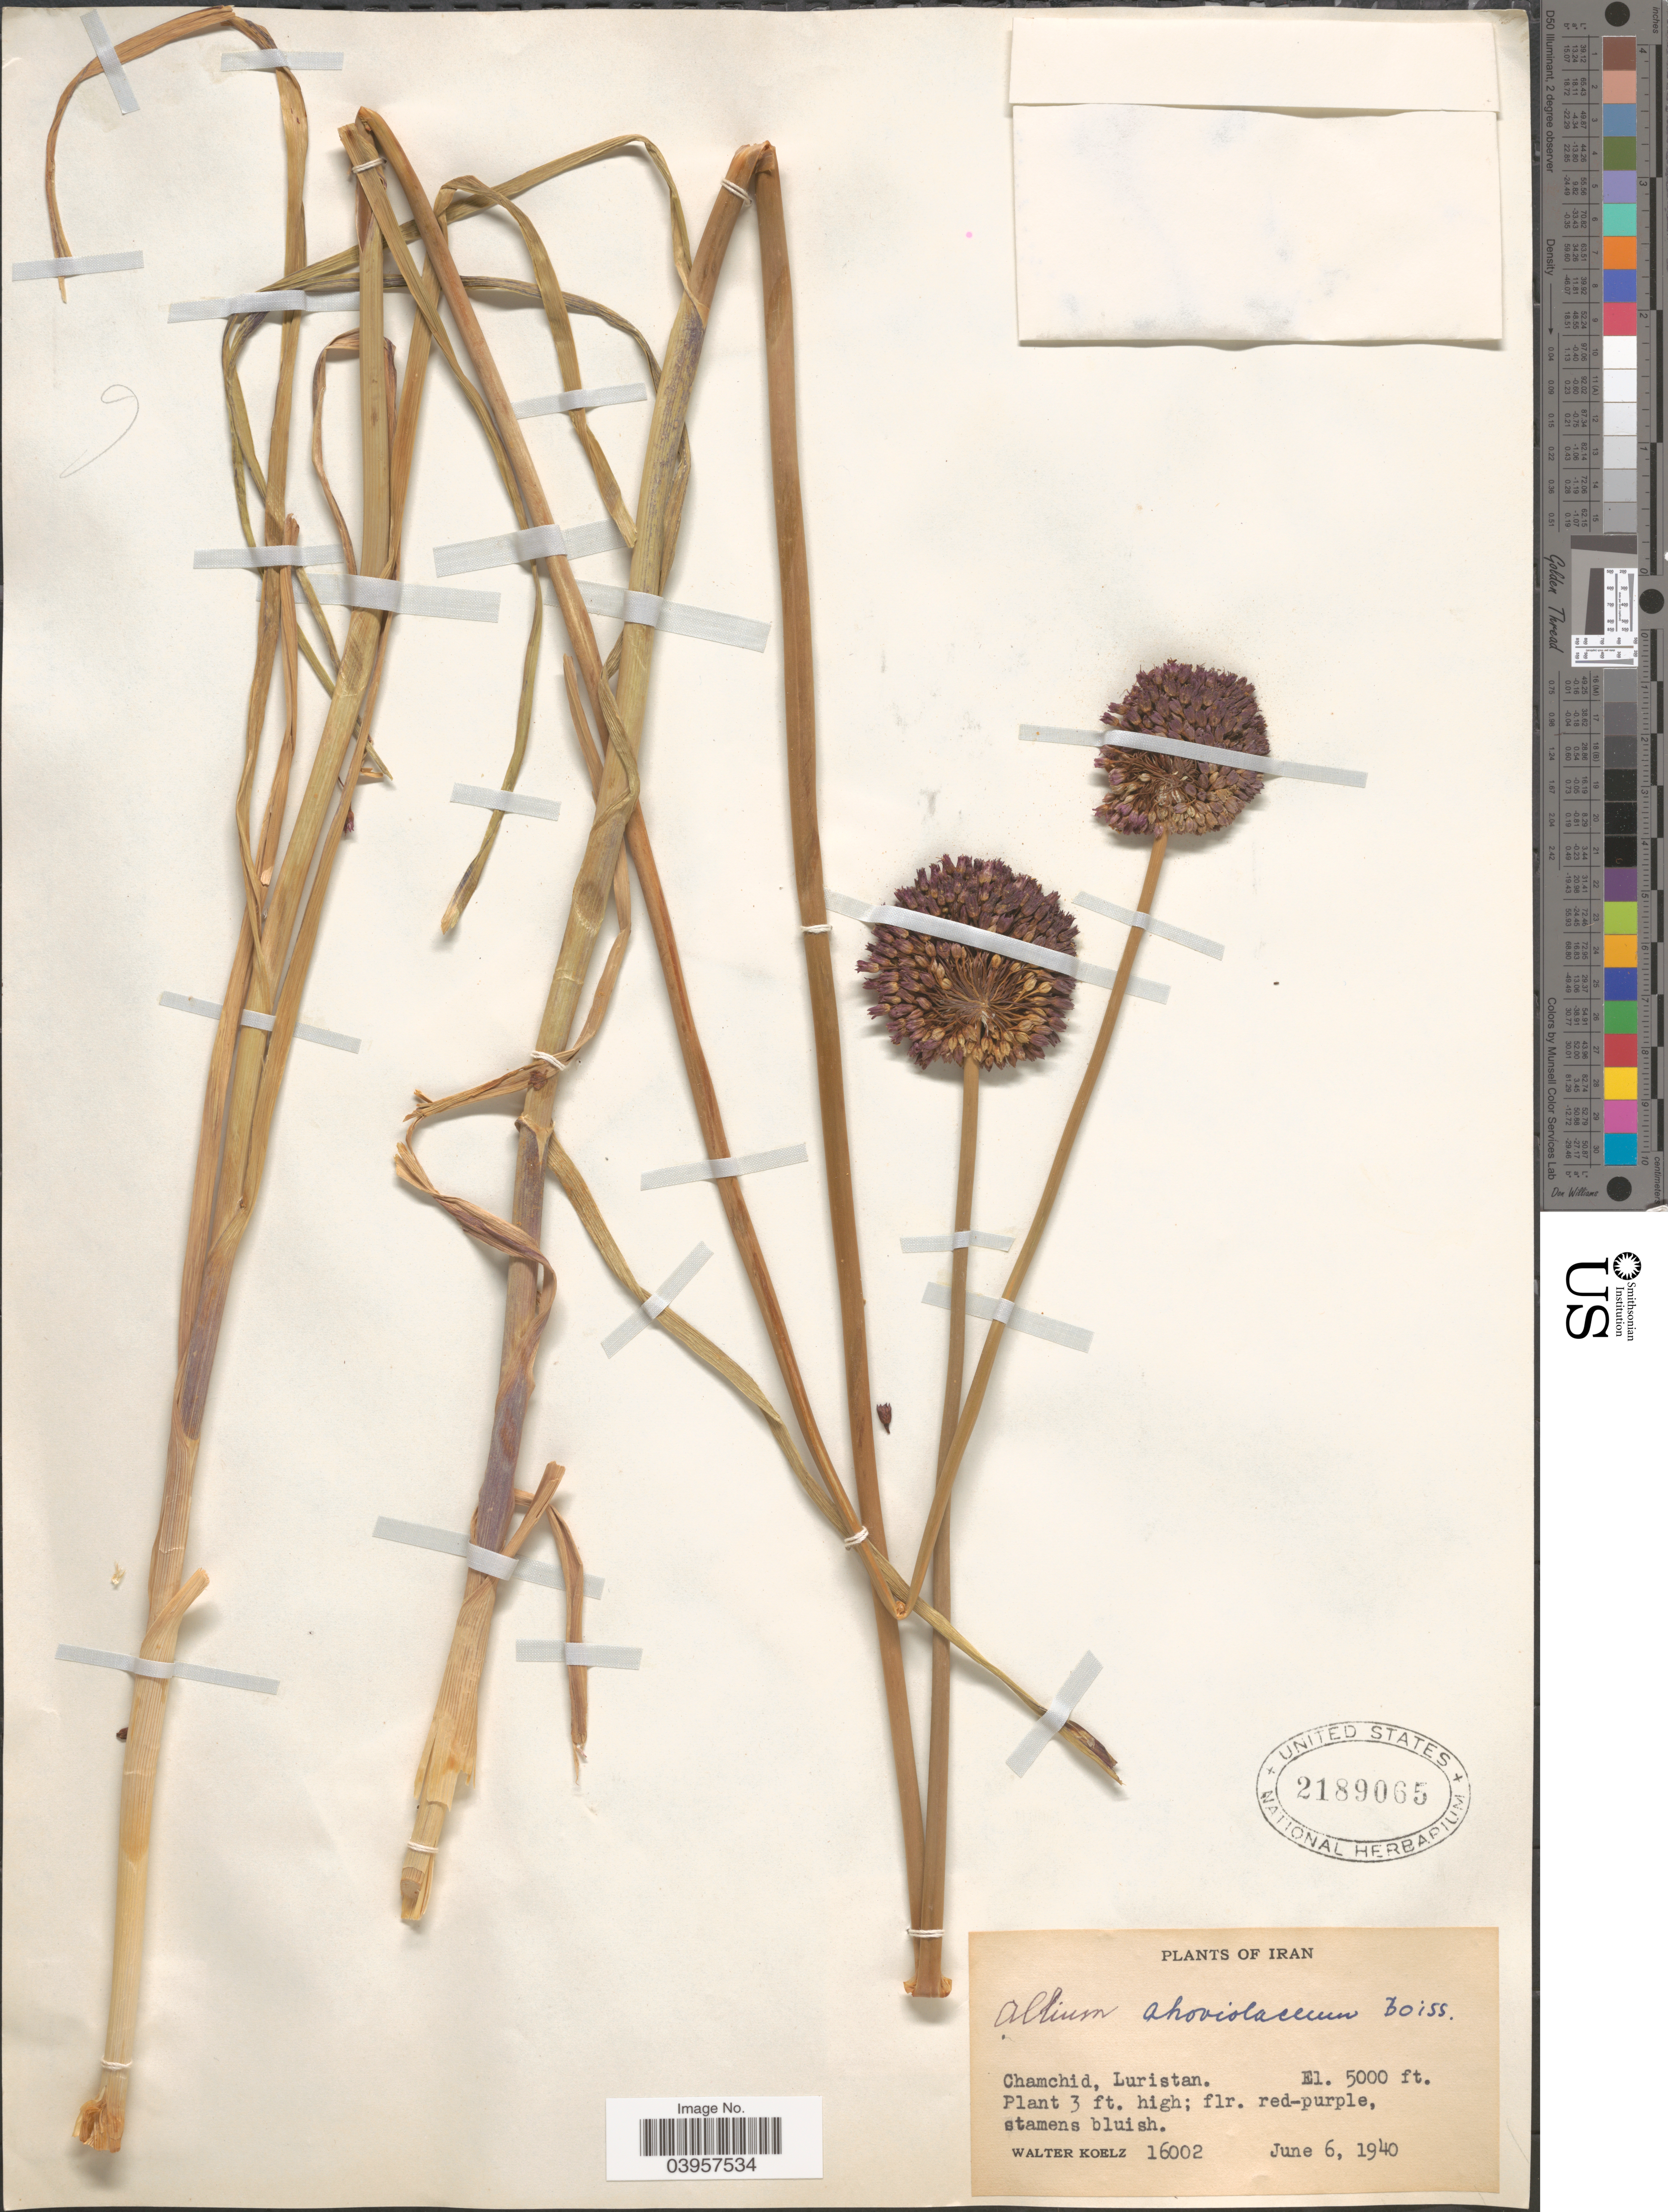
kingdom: Plantae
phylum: Tracheophyta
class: Liliopsida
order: Asparagales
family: Amaryllidaceae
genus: Allium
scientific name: Allium atroviolaceum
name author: Boiss.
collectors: W. N. Koelz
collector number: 16002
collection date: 1940-06-06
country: Iran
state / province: Lorestan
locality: Chamchid, Luristan.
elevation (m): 1524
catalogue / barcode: US 2189065